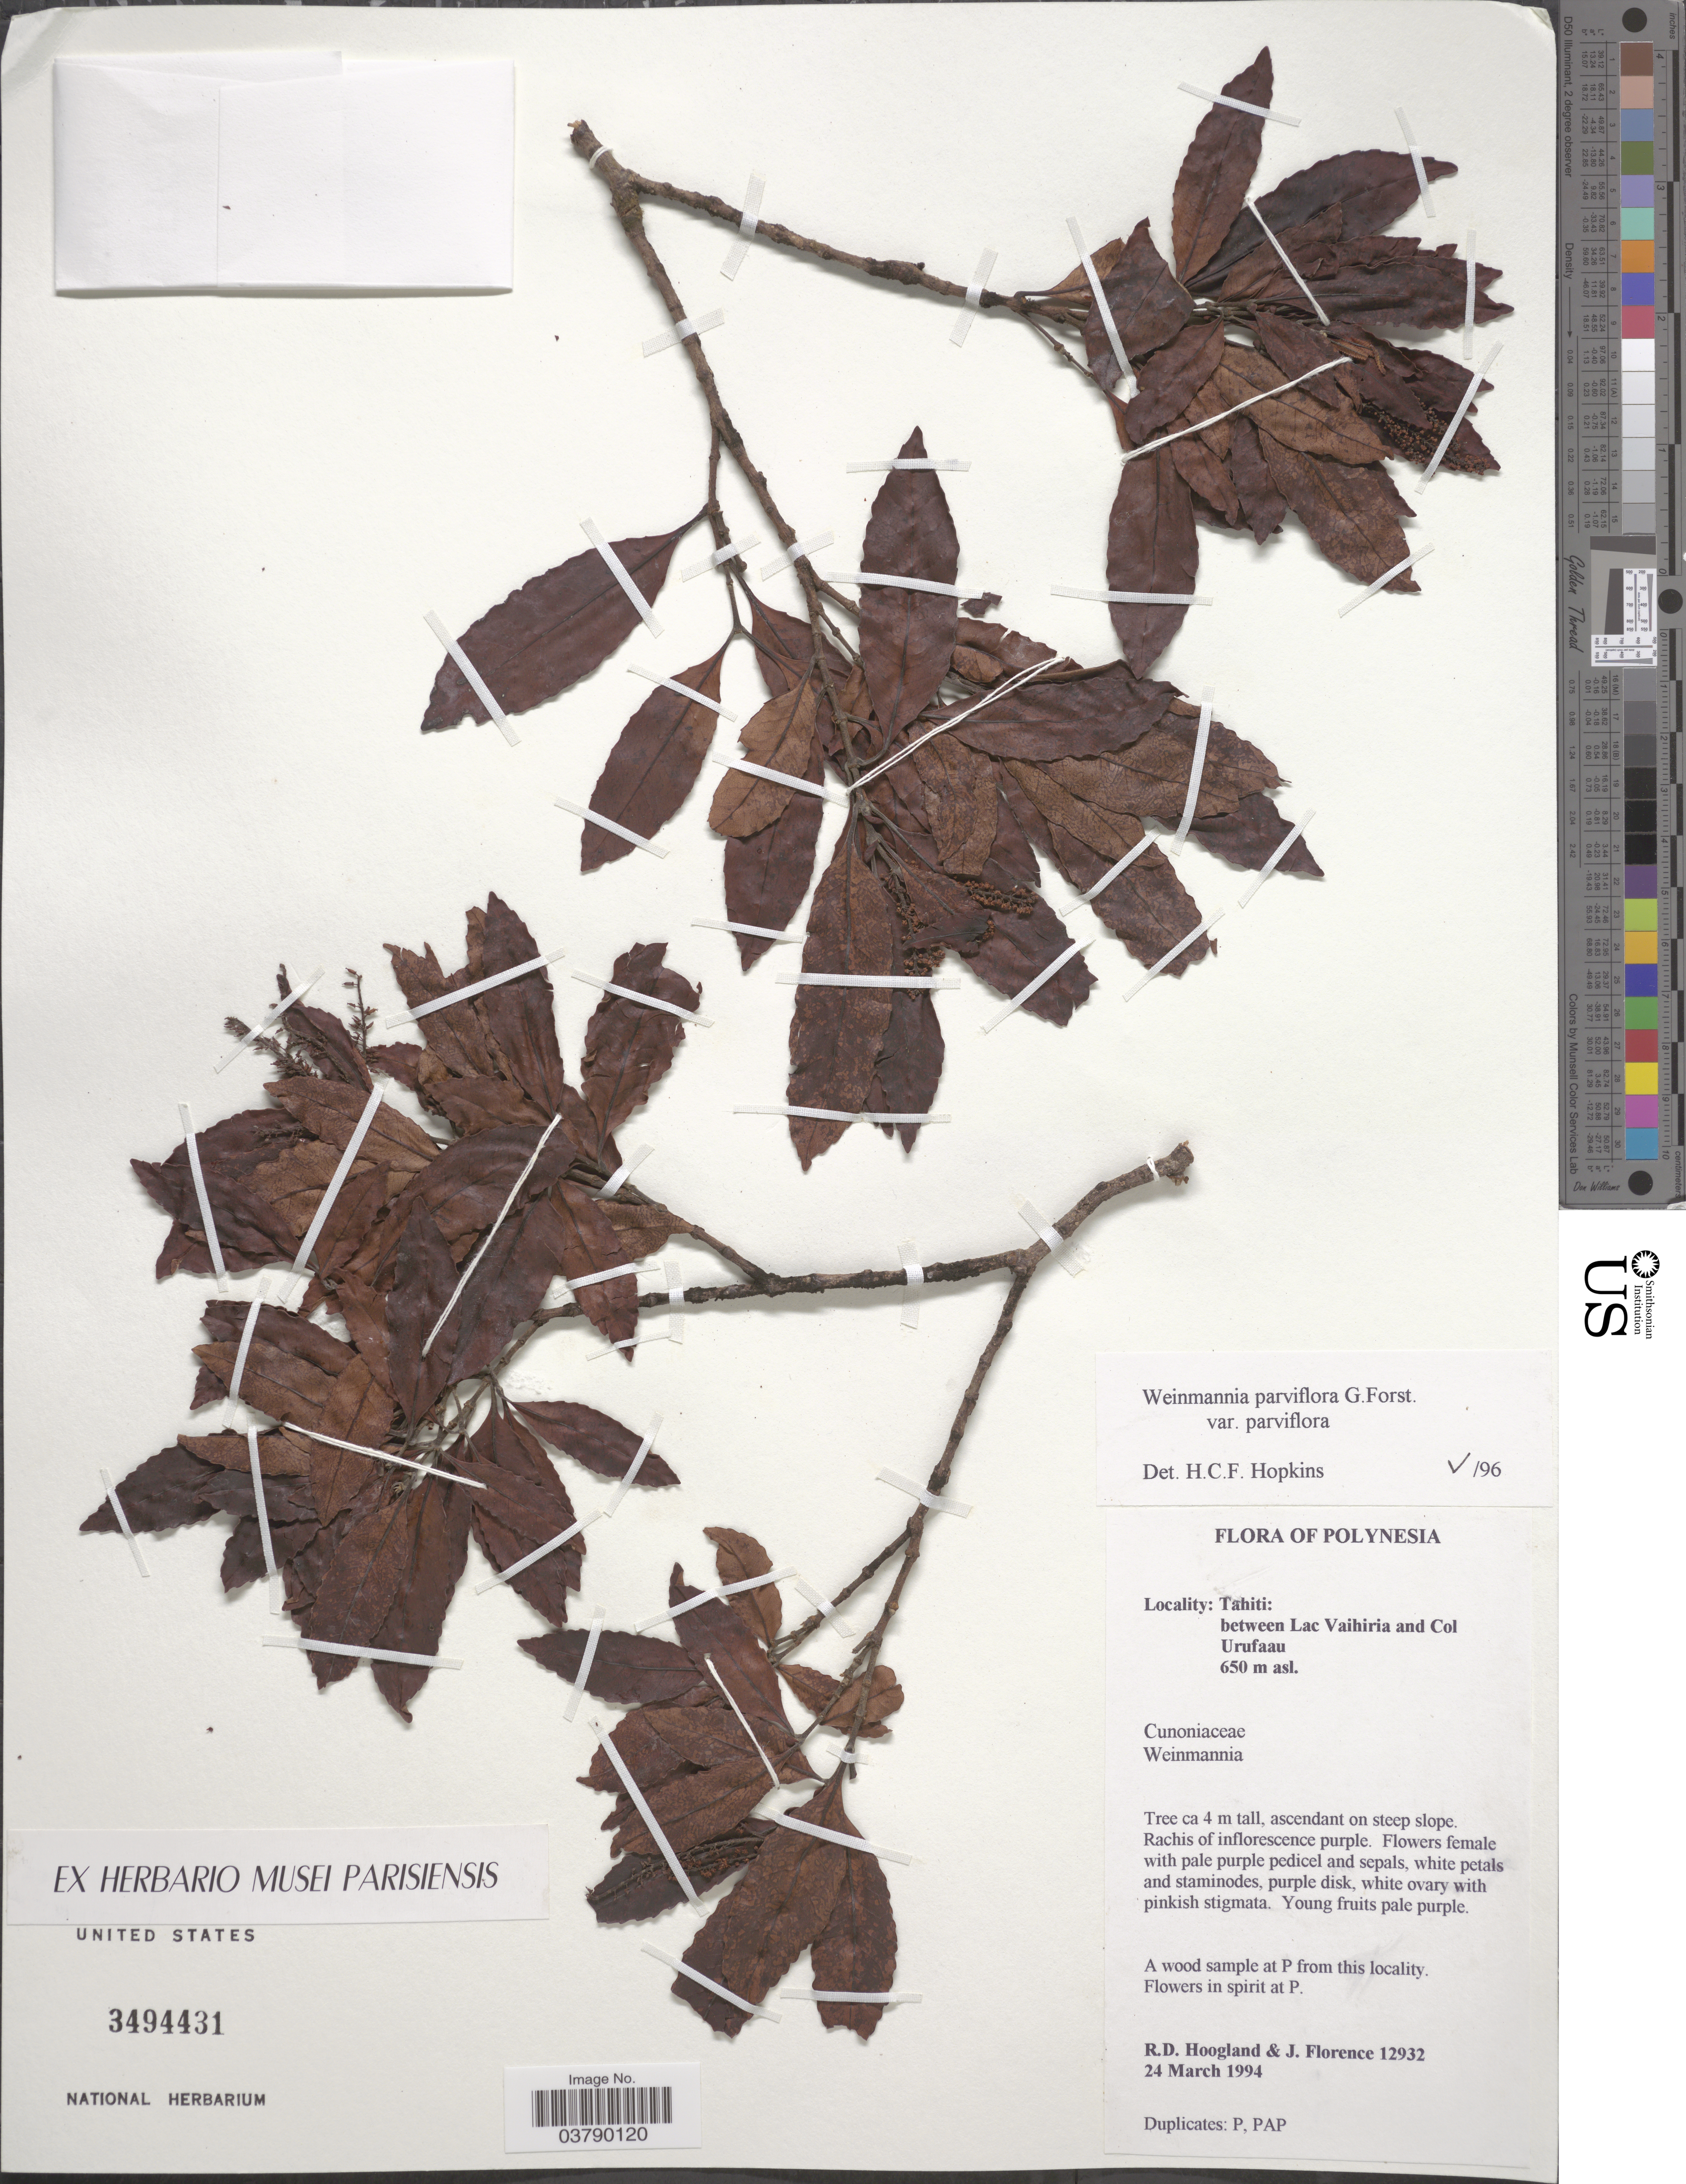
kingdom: Plantae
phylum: Tracheophyta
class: Magnoliopsida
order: Oxalidales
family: Cunoniaceae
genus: Pterophylla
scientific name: Pterophylla parviflora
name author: (G. Forst.) Pillon & H.C. Hopkins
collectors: R. D. Hoogland & J. Florence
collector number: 12932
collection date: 1994-03-24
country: French Polynesia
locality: Tahiti: between Lac Vaihiria and Col Urufaau.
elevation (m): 650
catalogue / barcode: US 3494431